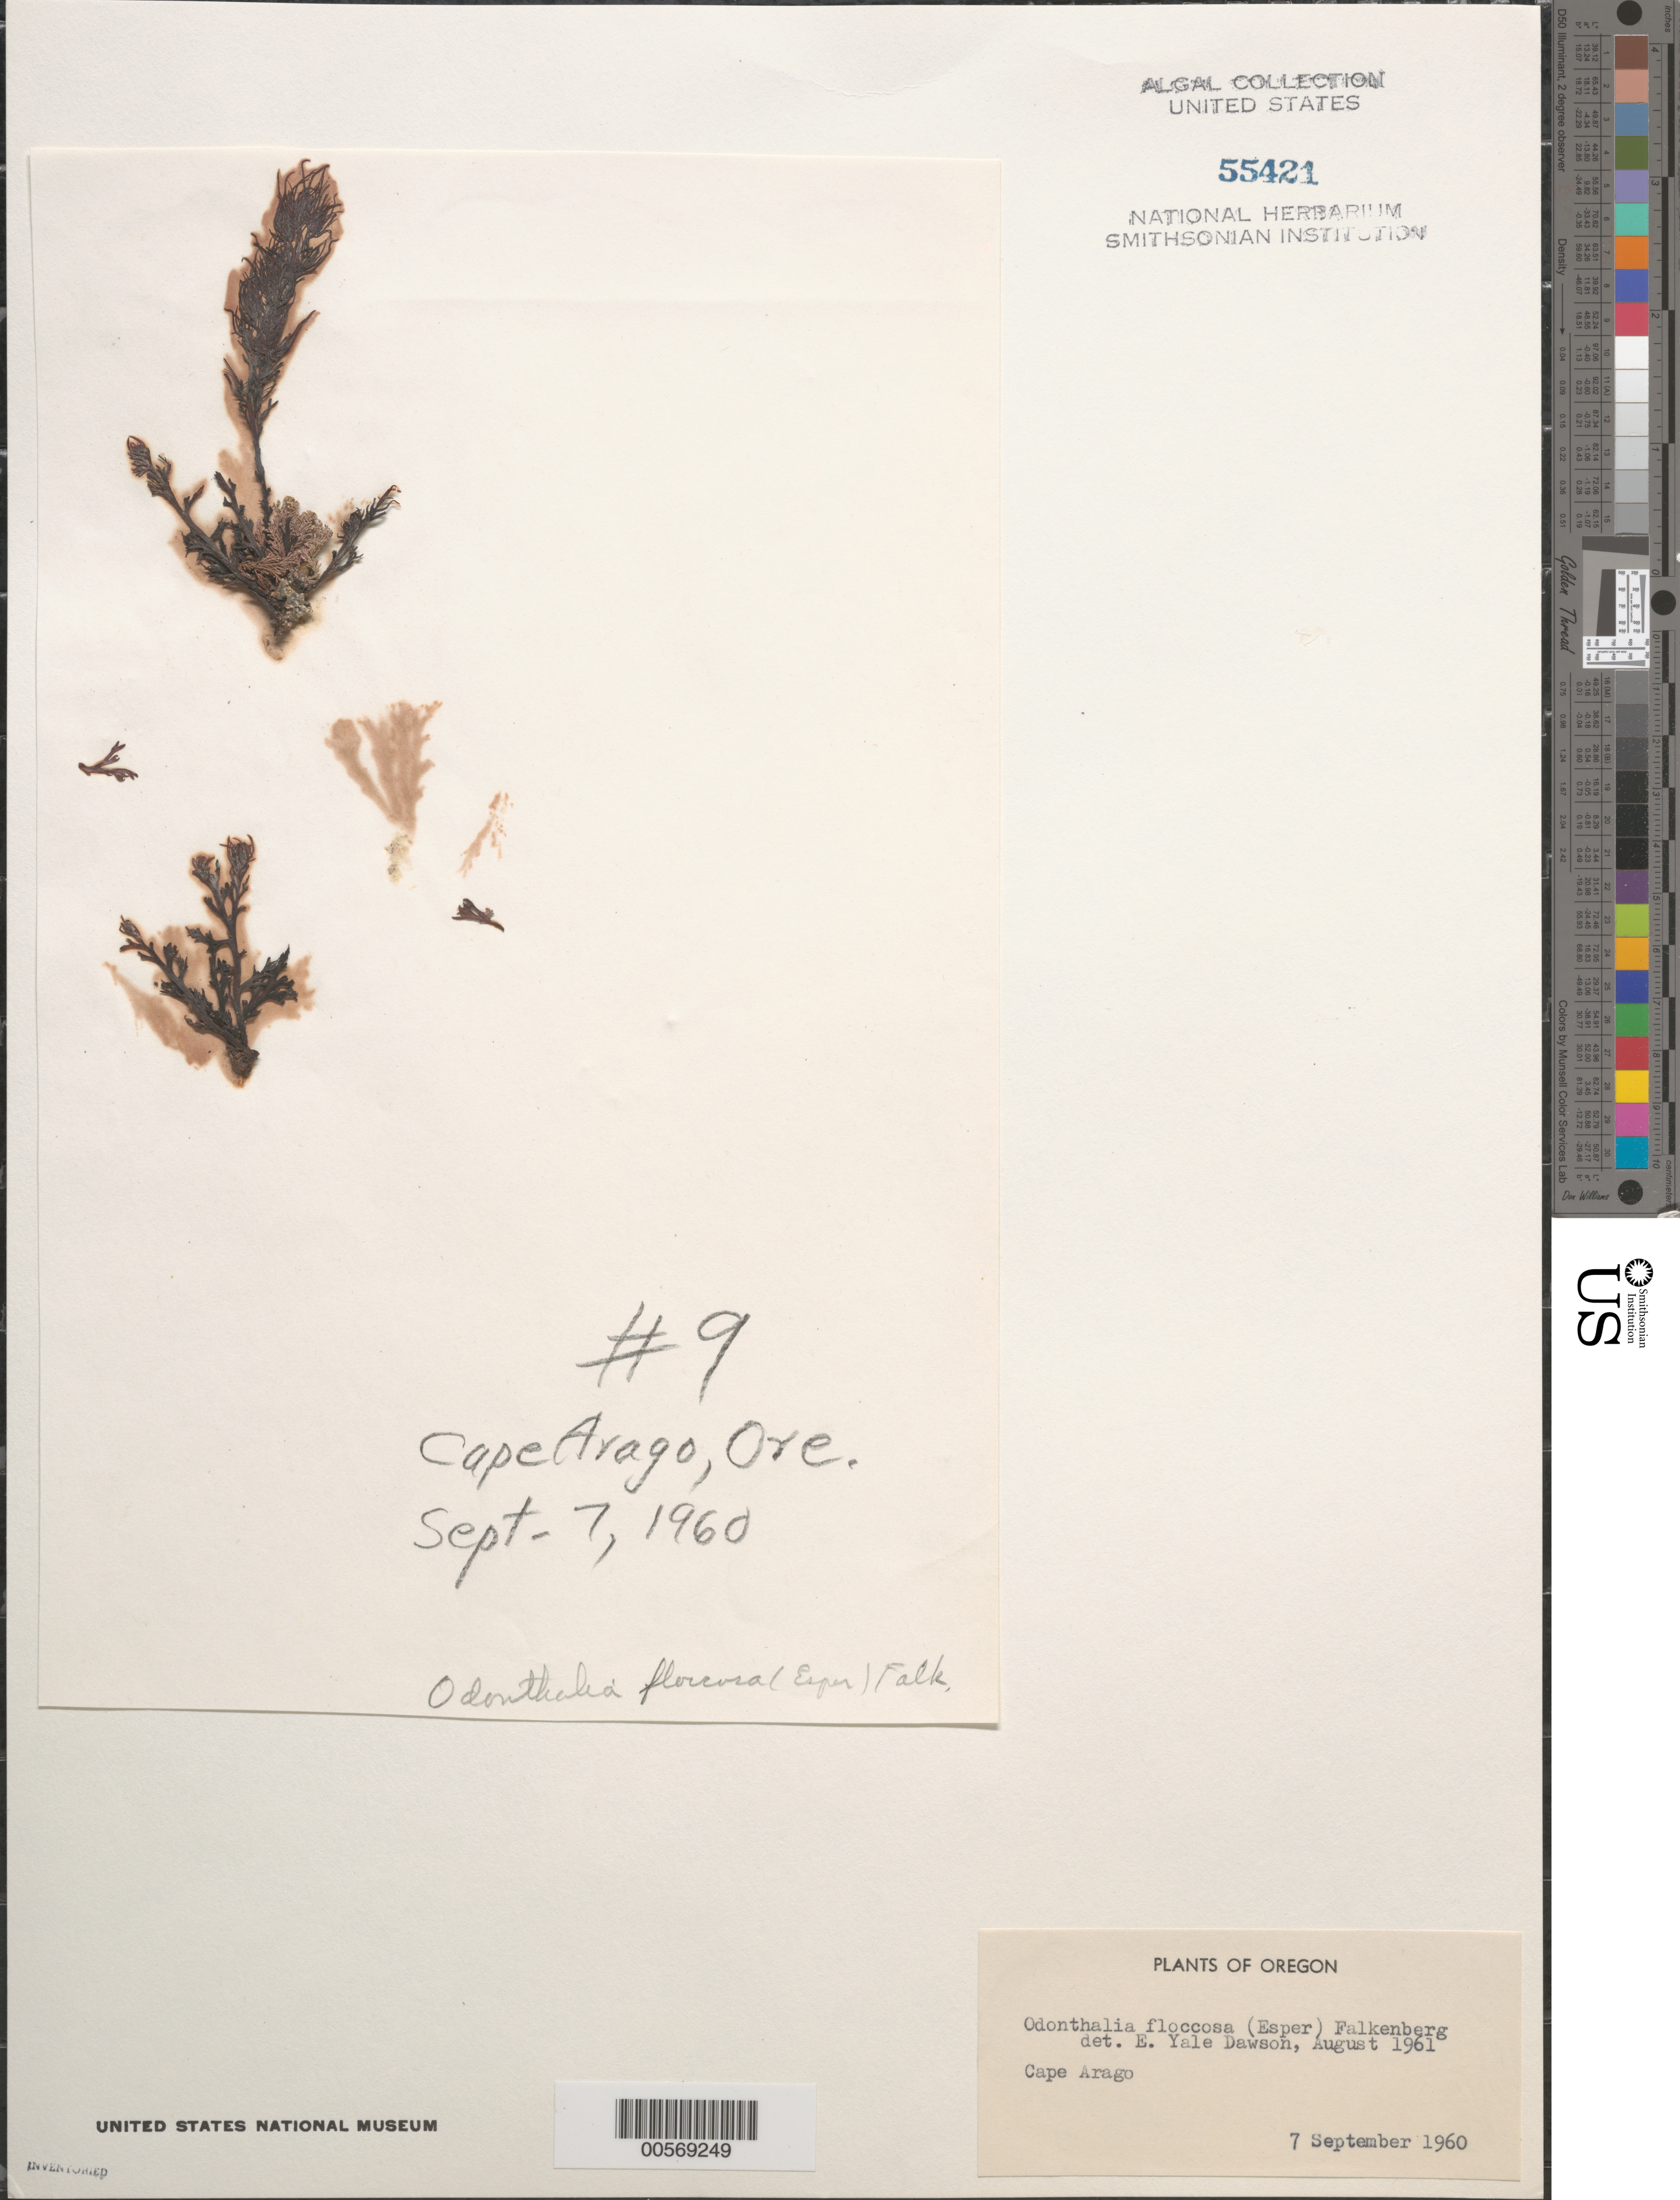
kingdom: Plantae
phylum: Rhodophyta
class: Florideophyceae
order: Ceramiales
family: Rhodomelaceae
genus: Odonthalia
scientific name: Odonthalia floccosa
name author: (Esper) Falkenb.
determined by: Dawson, E. Y.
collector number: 9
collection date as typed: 07 Sep 1960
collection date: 1960-09-07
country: United States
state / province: Oregon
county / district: Coos County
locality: Cape Arago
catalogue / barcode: US 55421